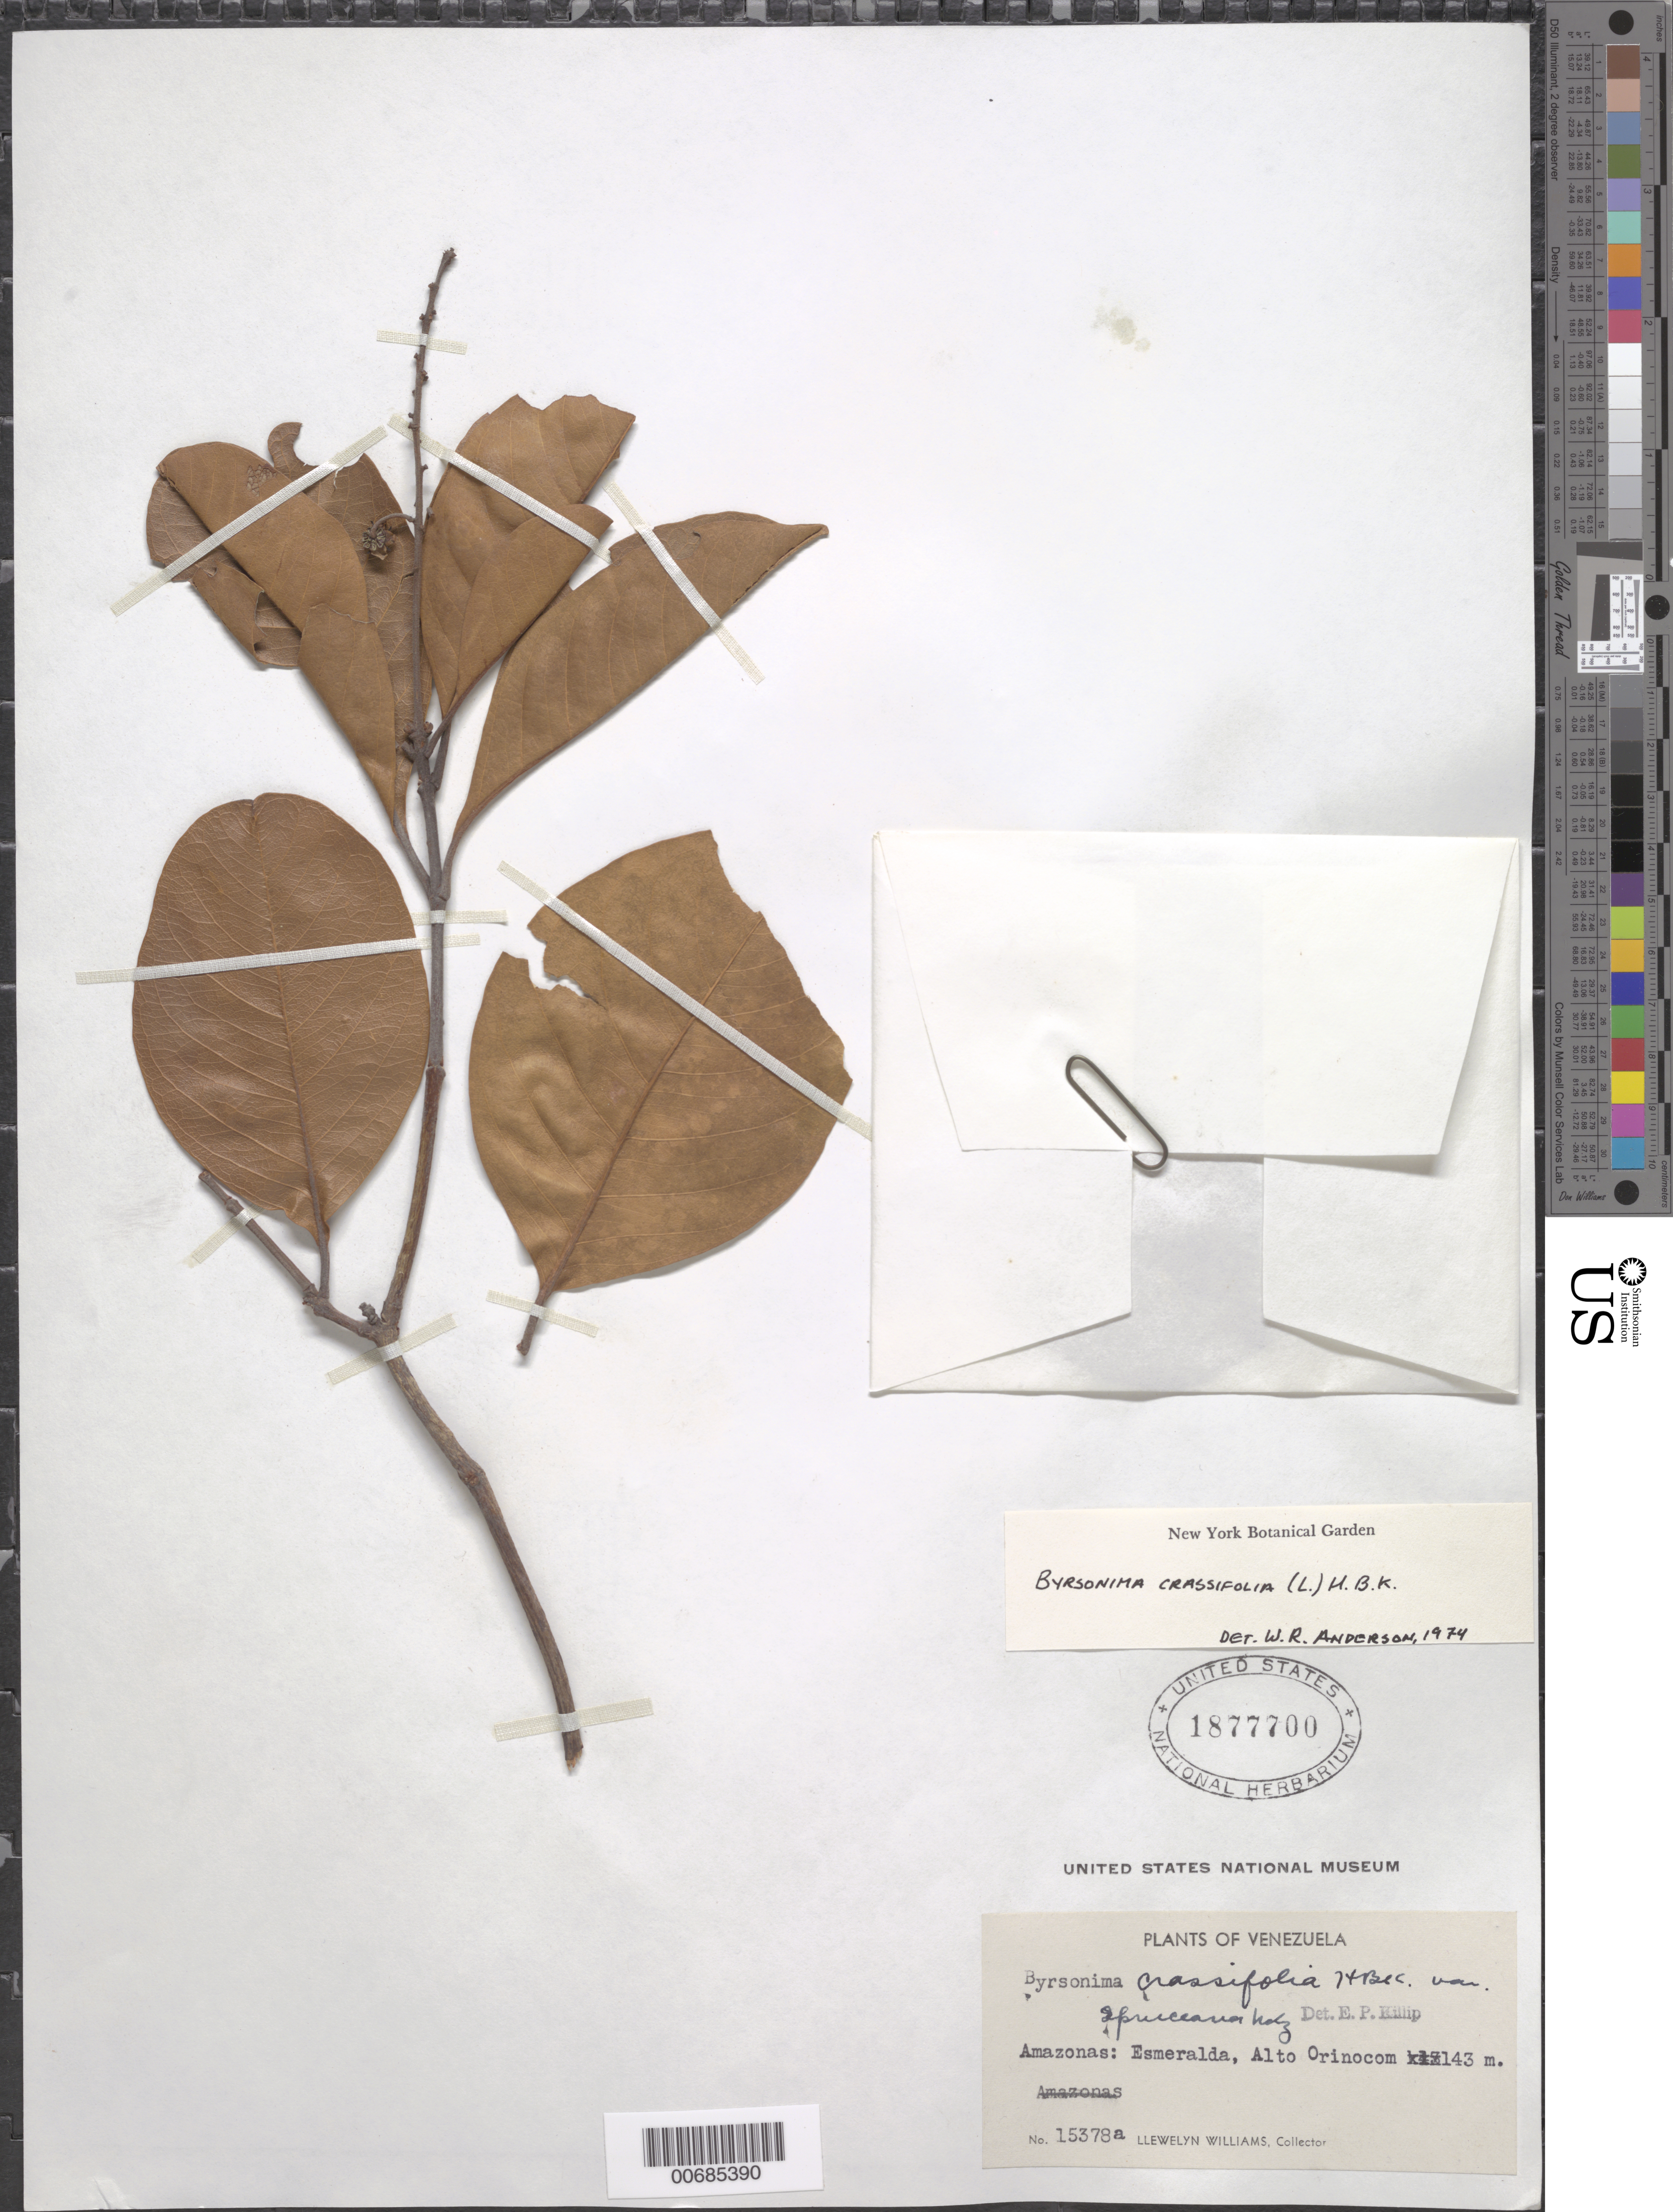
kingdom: Plantae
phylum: Tracheophyta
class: Magnoliopsida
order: Malpighiales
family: Malpighiaceae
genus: Byrsonima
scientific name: Byrsonima crassifolia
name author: (L.) Kunth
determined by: Anderson, W. R., (MICH), University of Michigan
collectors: Ll. Williams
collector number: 15378 a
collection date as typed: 15-May-42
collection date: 1942-05-15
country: Venezuela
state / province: Amazonas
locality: Esmeralda, Alto Orinoco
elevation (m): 143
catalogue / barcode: US 1877700